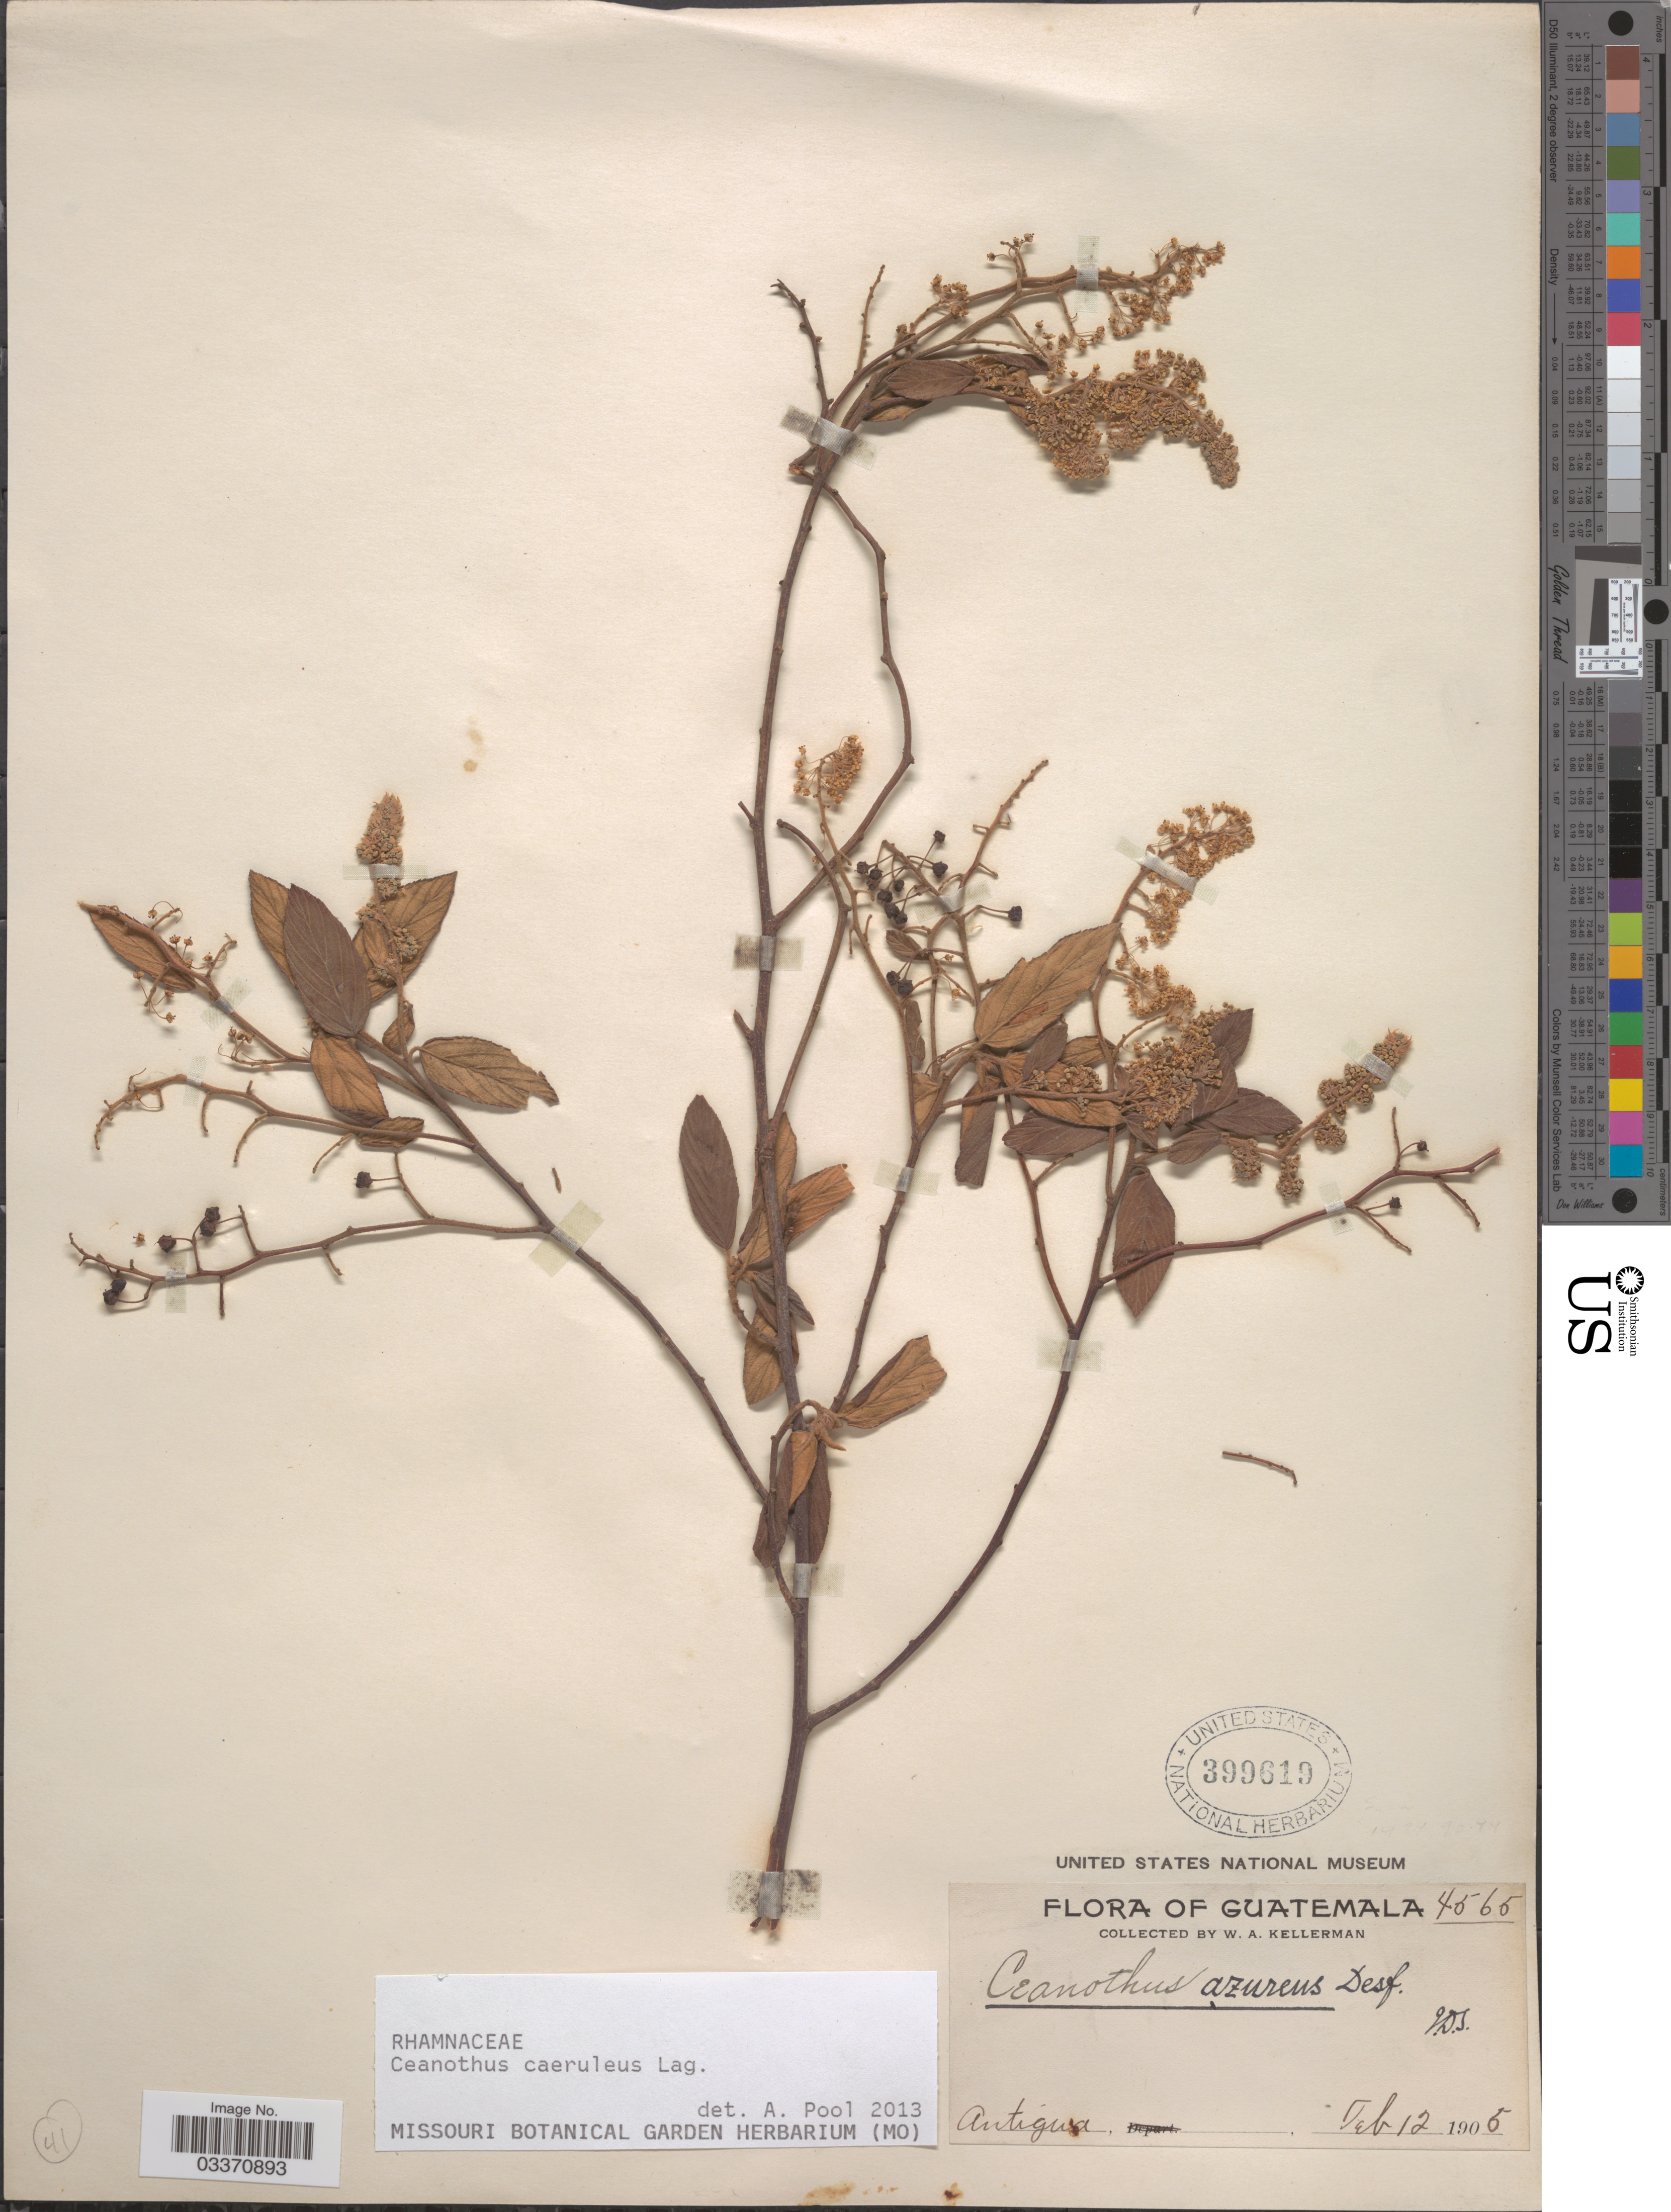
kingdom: Plantae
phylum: Tracheophyta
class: Magnoliopsida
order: Rosales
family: Rhamnaceae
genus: Ceanothus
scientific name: Ceanothus caeruleus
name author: Lag.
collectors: W. Kellerman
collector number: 4565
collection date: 1905-02-12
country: Guatemala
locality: Antigua.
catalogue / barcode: US 399619